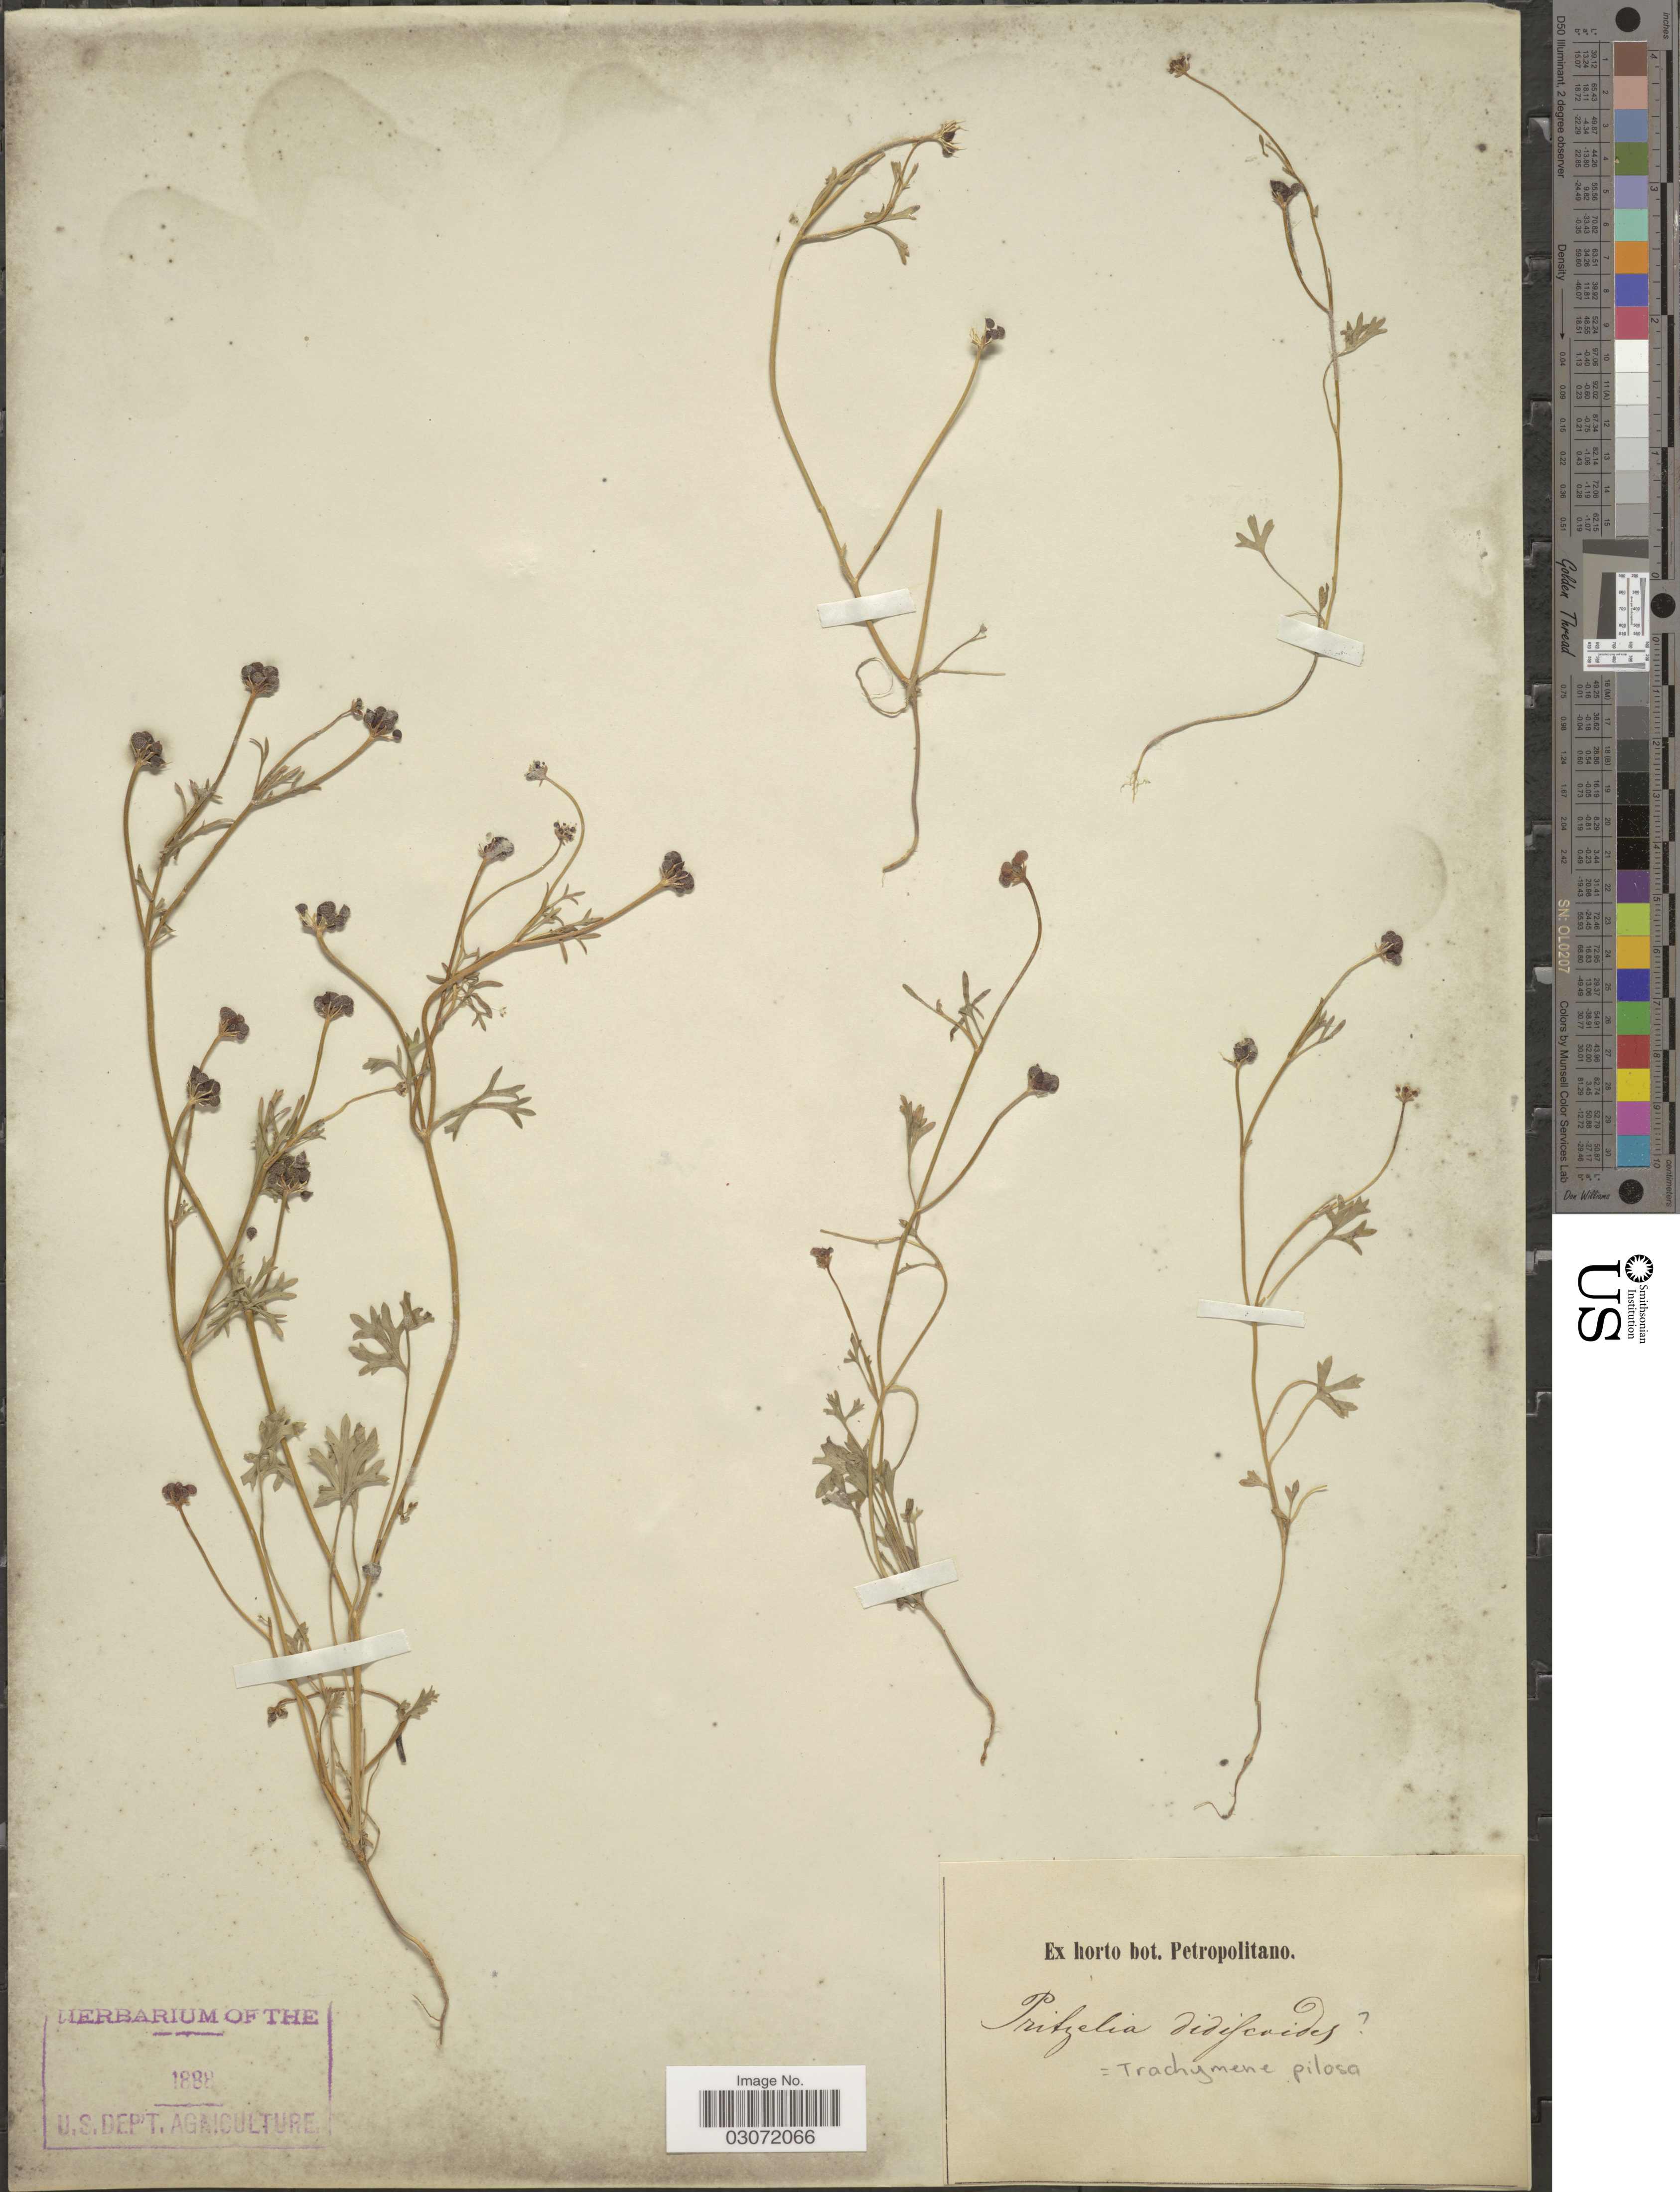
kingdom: Plantae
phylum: Tracheophyta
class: Magnoliopsida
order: Apiales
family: Araliaceae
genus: Trachymene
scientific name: Trachymene pilosa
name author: Sm.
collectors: ex Horto Bot. Petropolitano